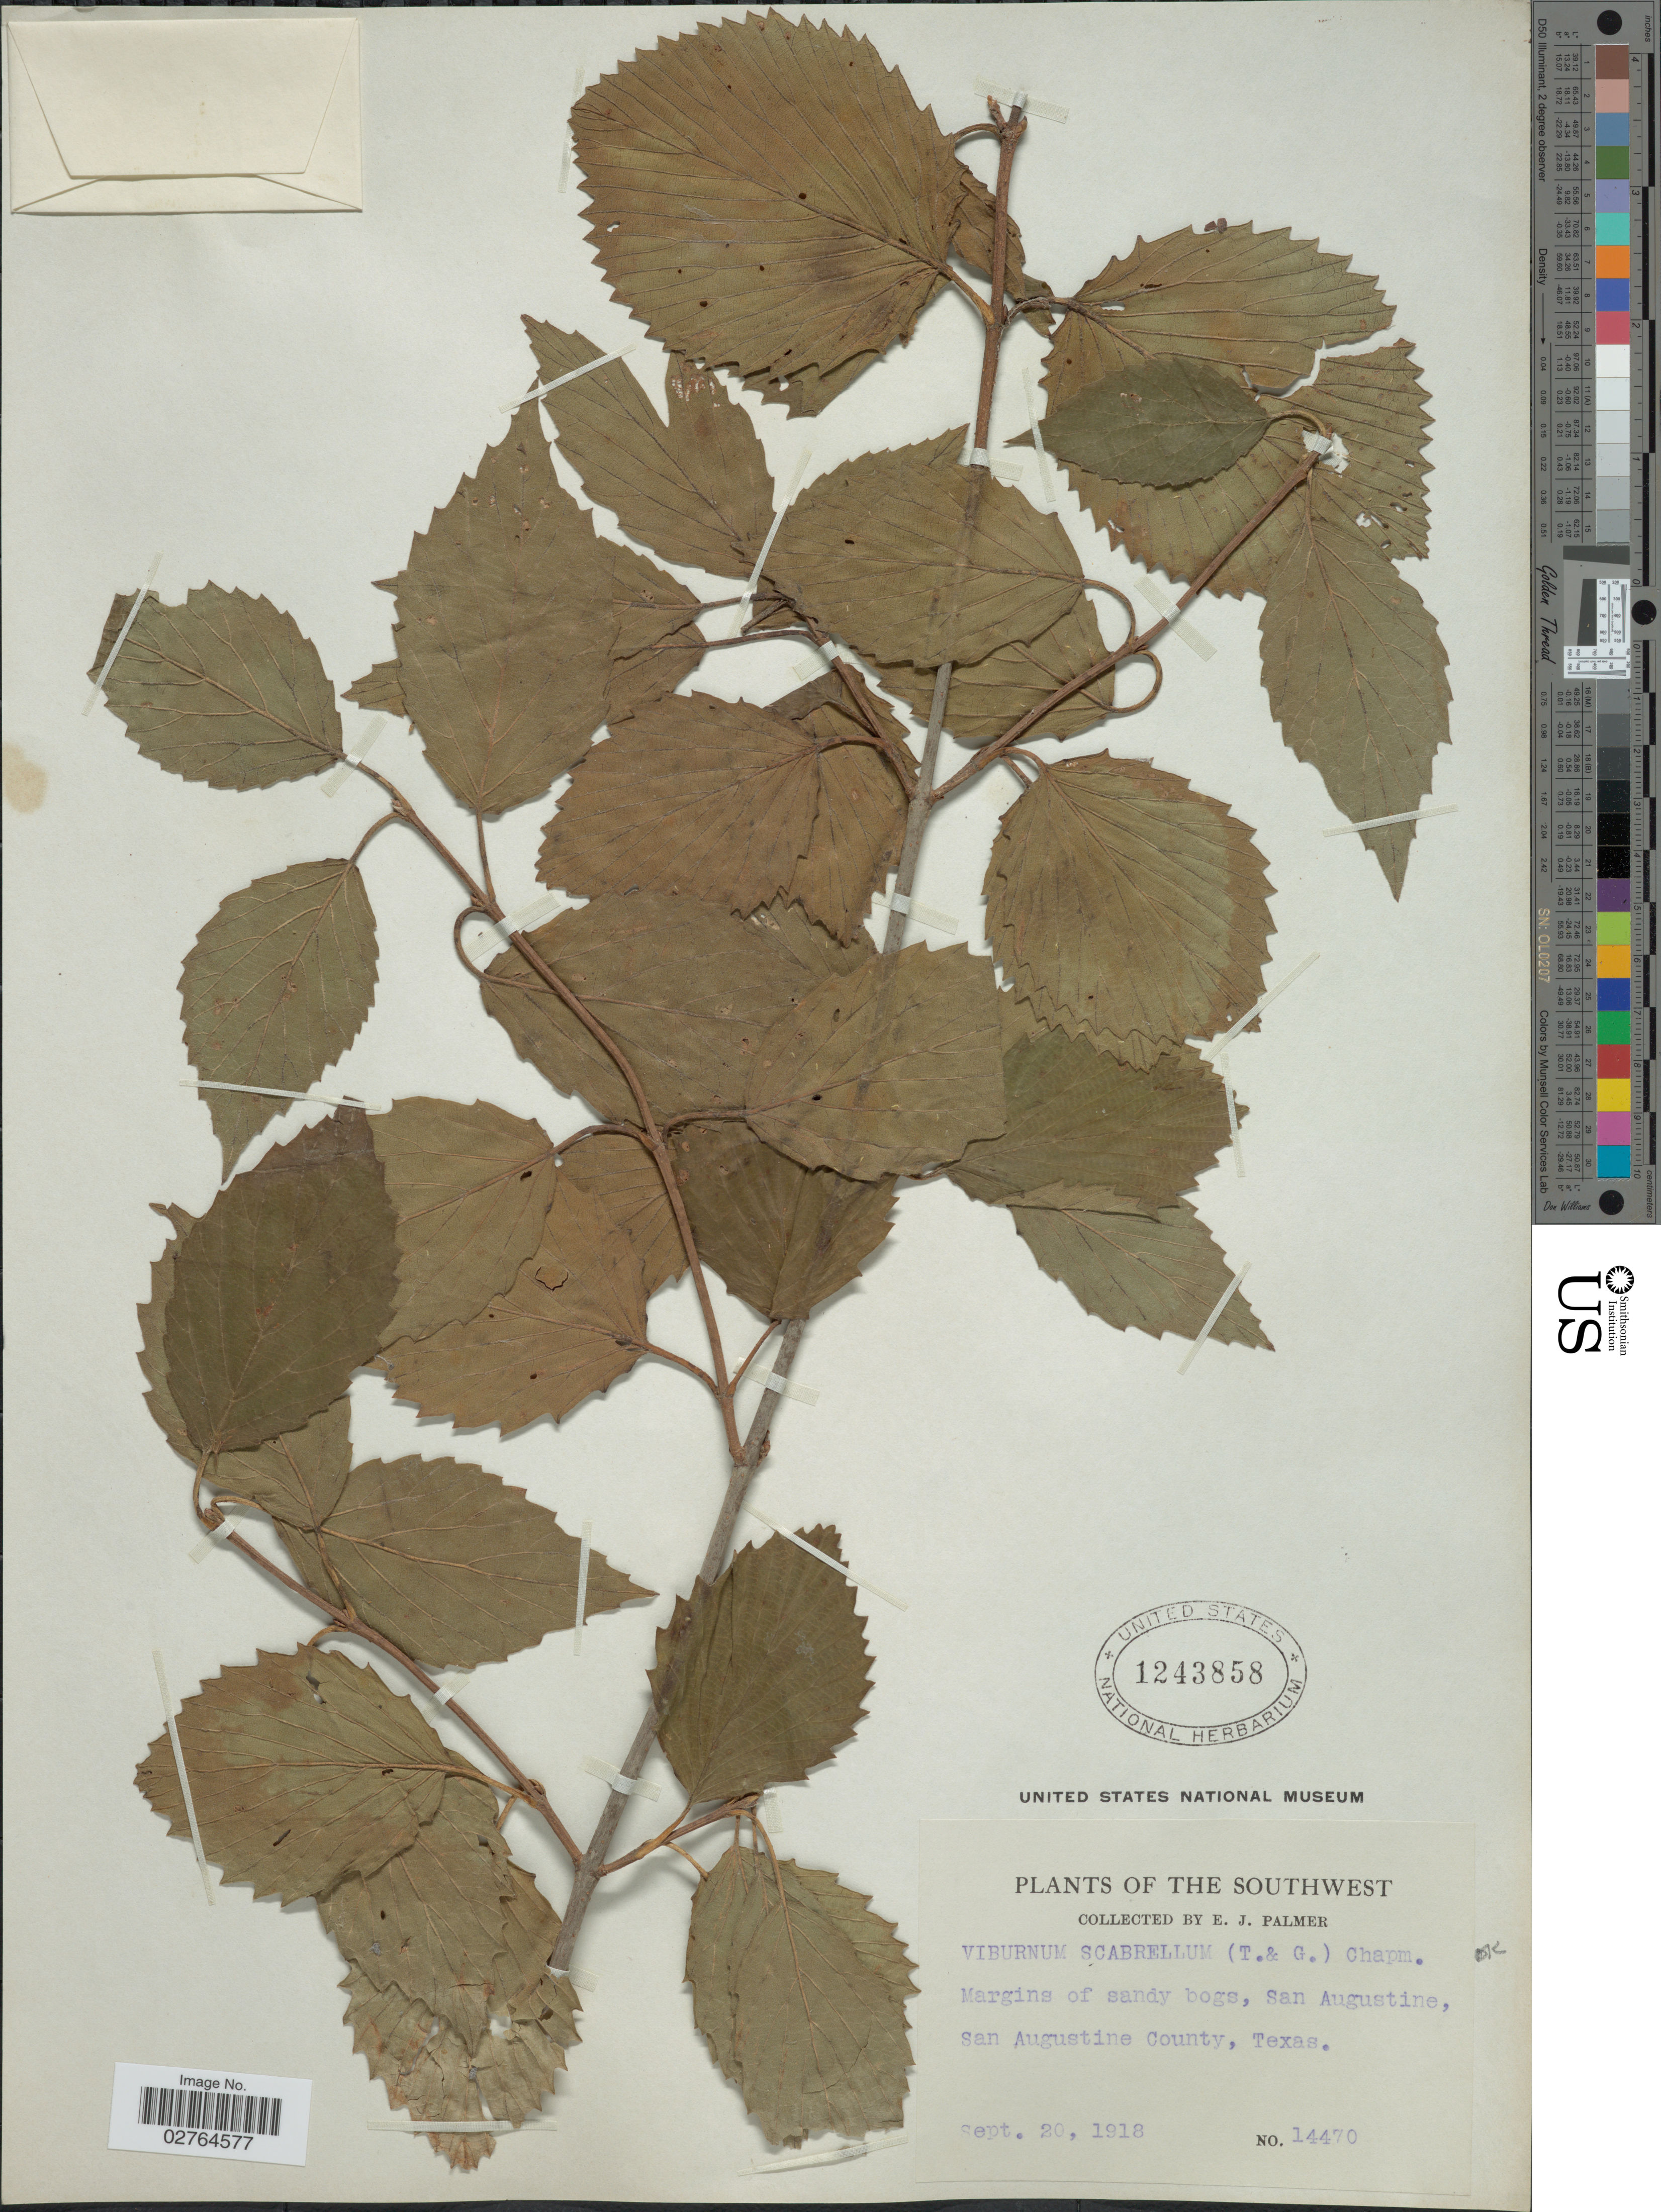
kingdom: Plantae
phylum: Tracheophyta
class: Magnoliopsida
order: Dipsacales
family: Viburnaceae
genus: Viburnum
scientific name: Viburnum scabrellum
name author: (Torr. & A. Gray) Chapm.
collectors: E. J. Palmer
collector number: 14470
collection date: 1918-09-20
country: United States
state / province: Texas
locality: The Southwest. San Augustine, San Augustine County.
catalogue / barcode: US 1243858